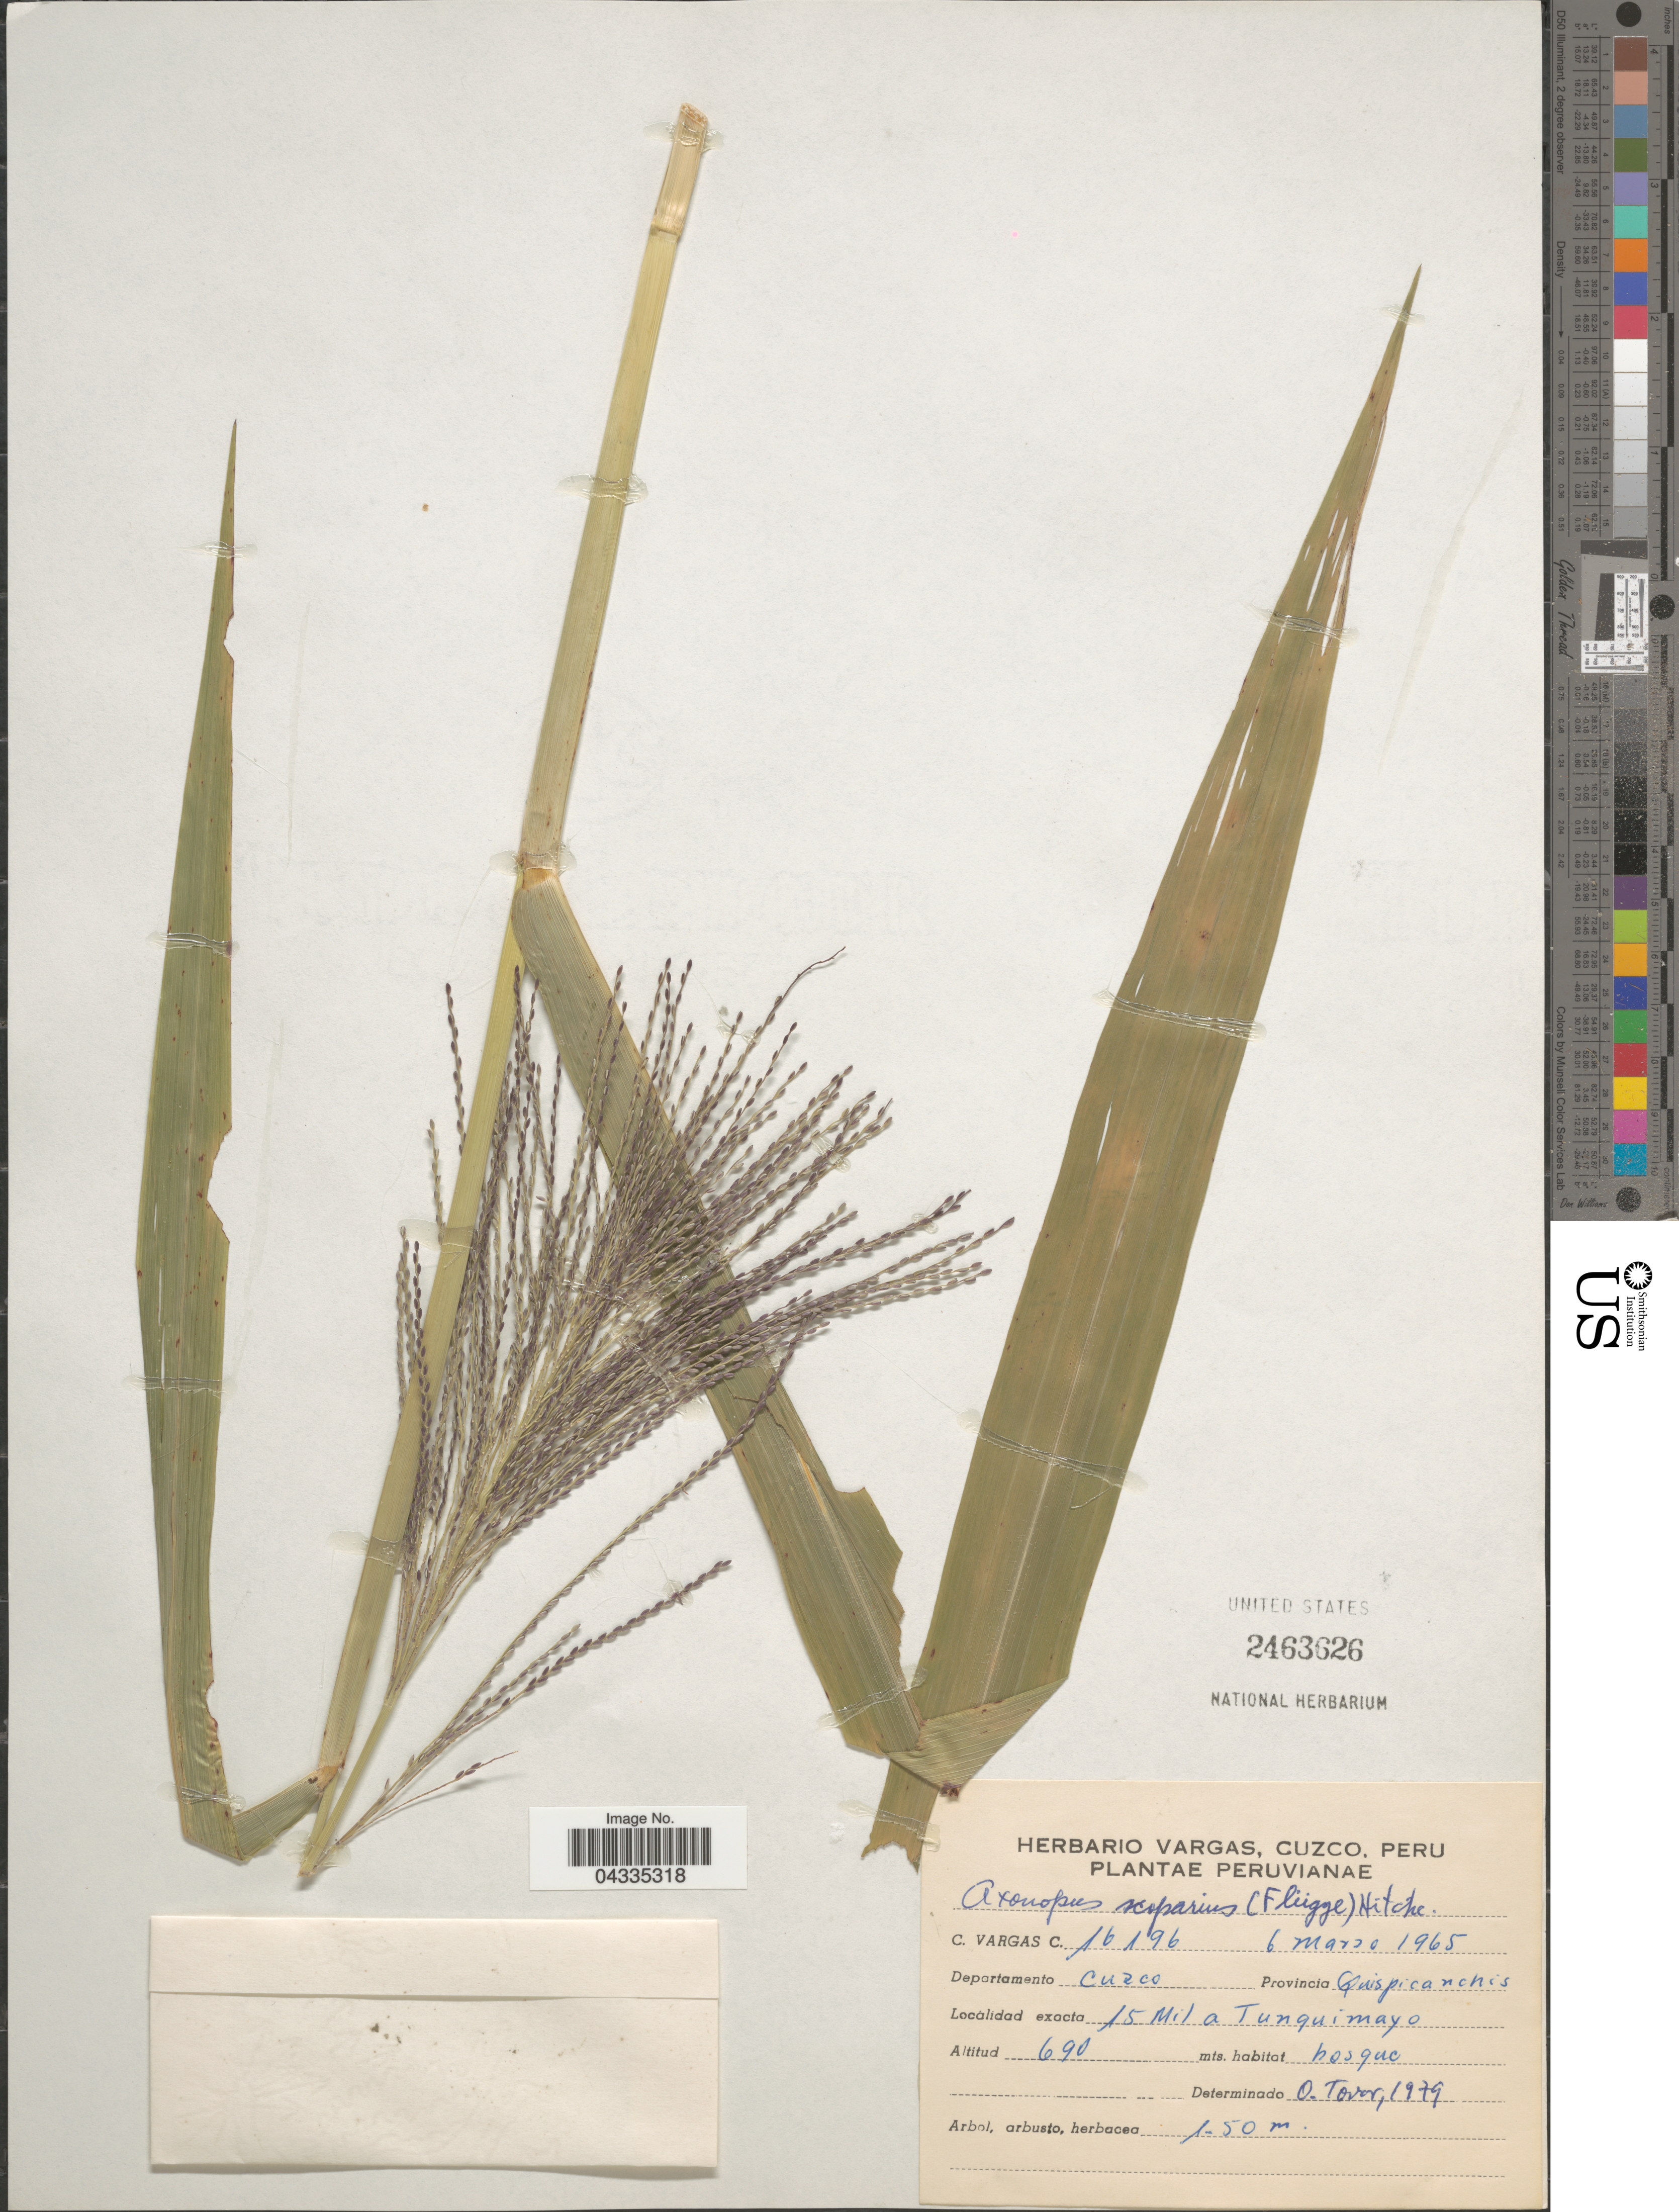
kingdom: Plantae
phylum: Tracheophyta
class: Liliopsida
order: Poales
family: Poaceae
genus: Axonopus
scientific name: Axonopus scoparius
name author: (Flüggé) Kuhlm.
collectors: C. Vargas Calderón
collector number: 16196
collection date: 1965-03-06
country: Peru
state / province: Cusco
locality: Departamento Cuzco. Provincia Quispicanchis. 15 Mil a Tunquimayo.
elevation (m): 690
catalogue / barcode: US 2463626